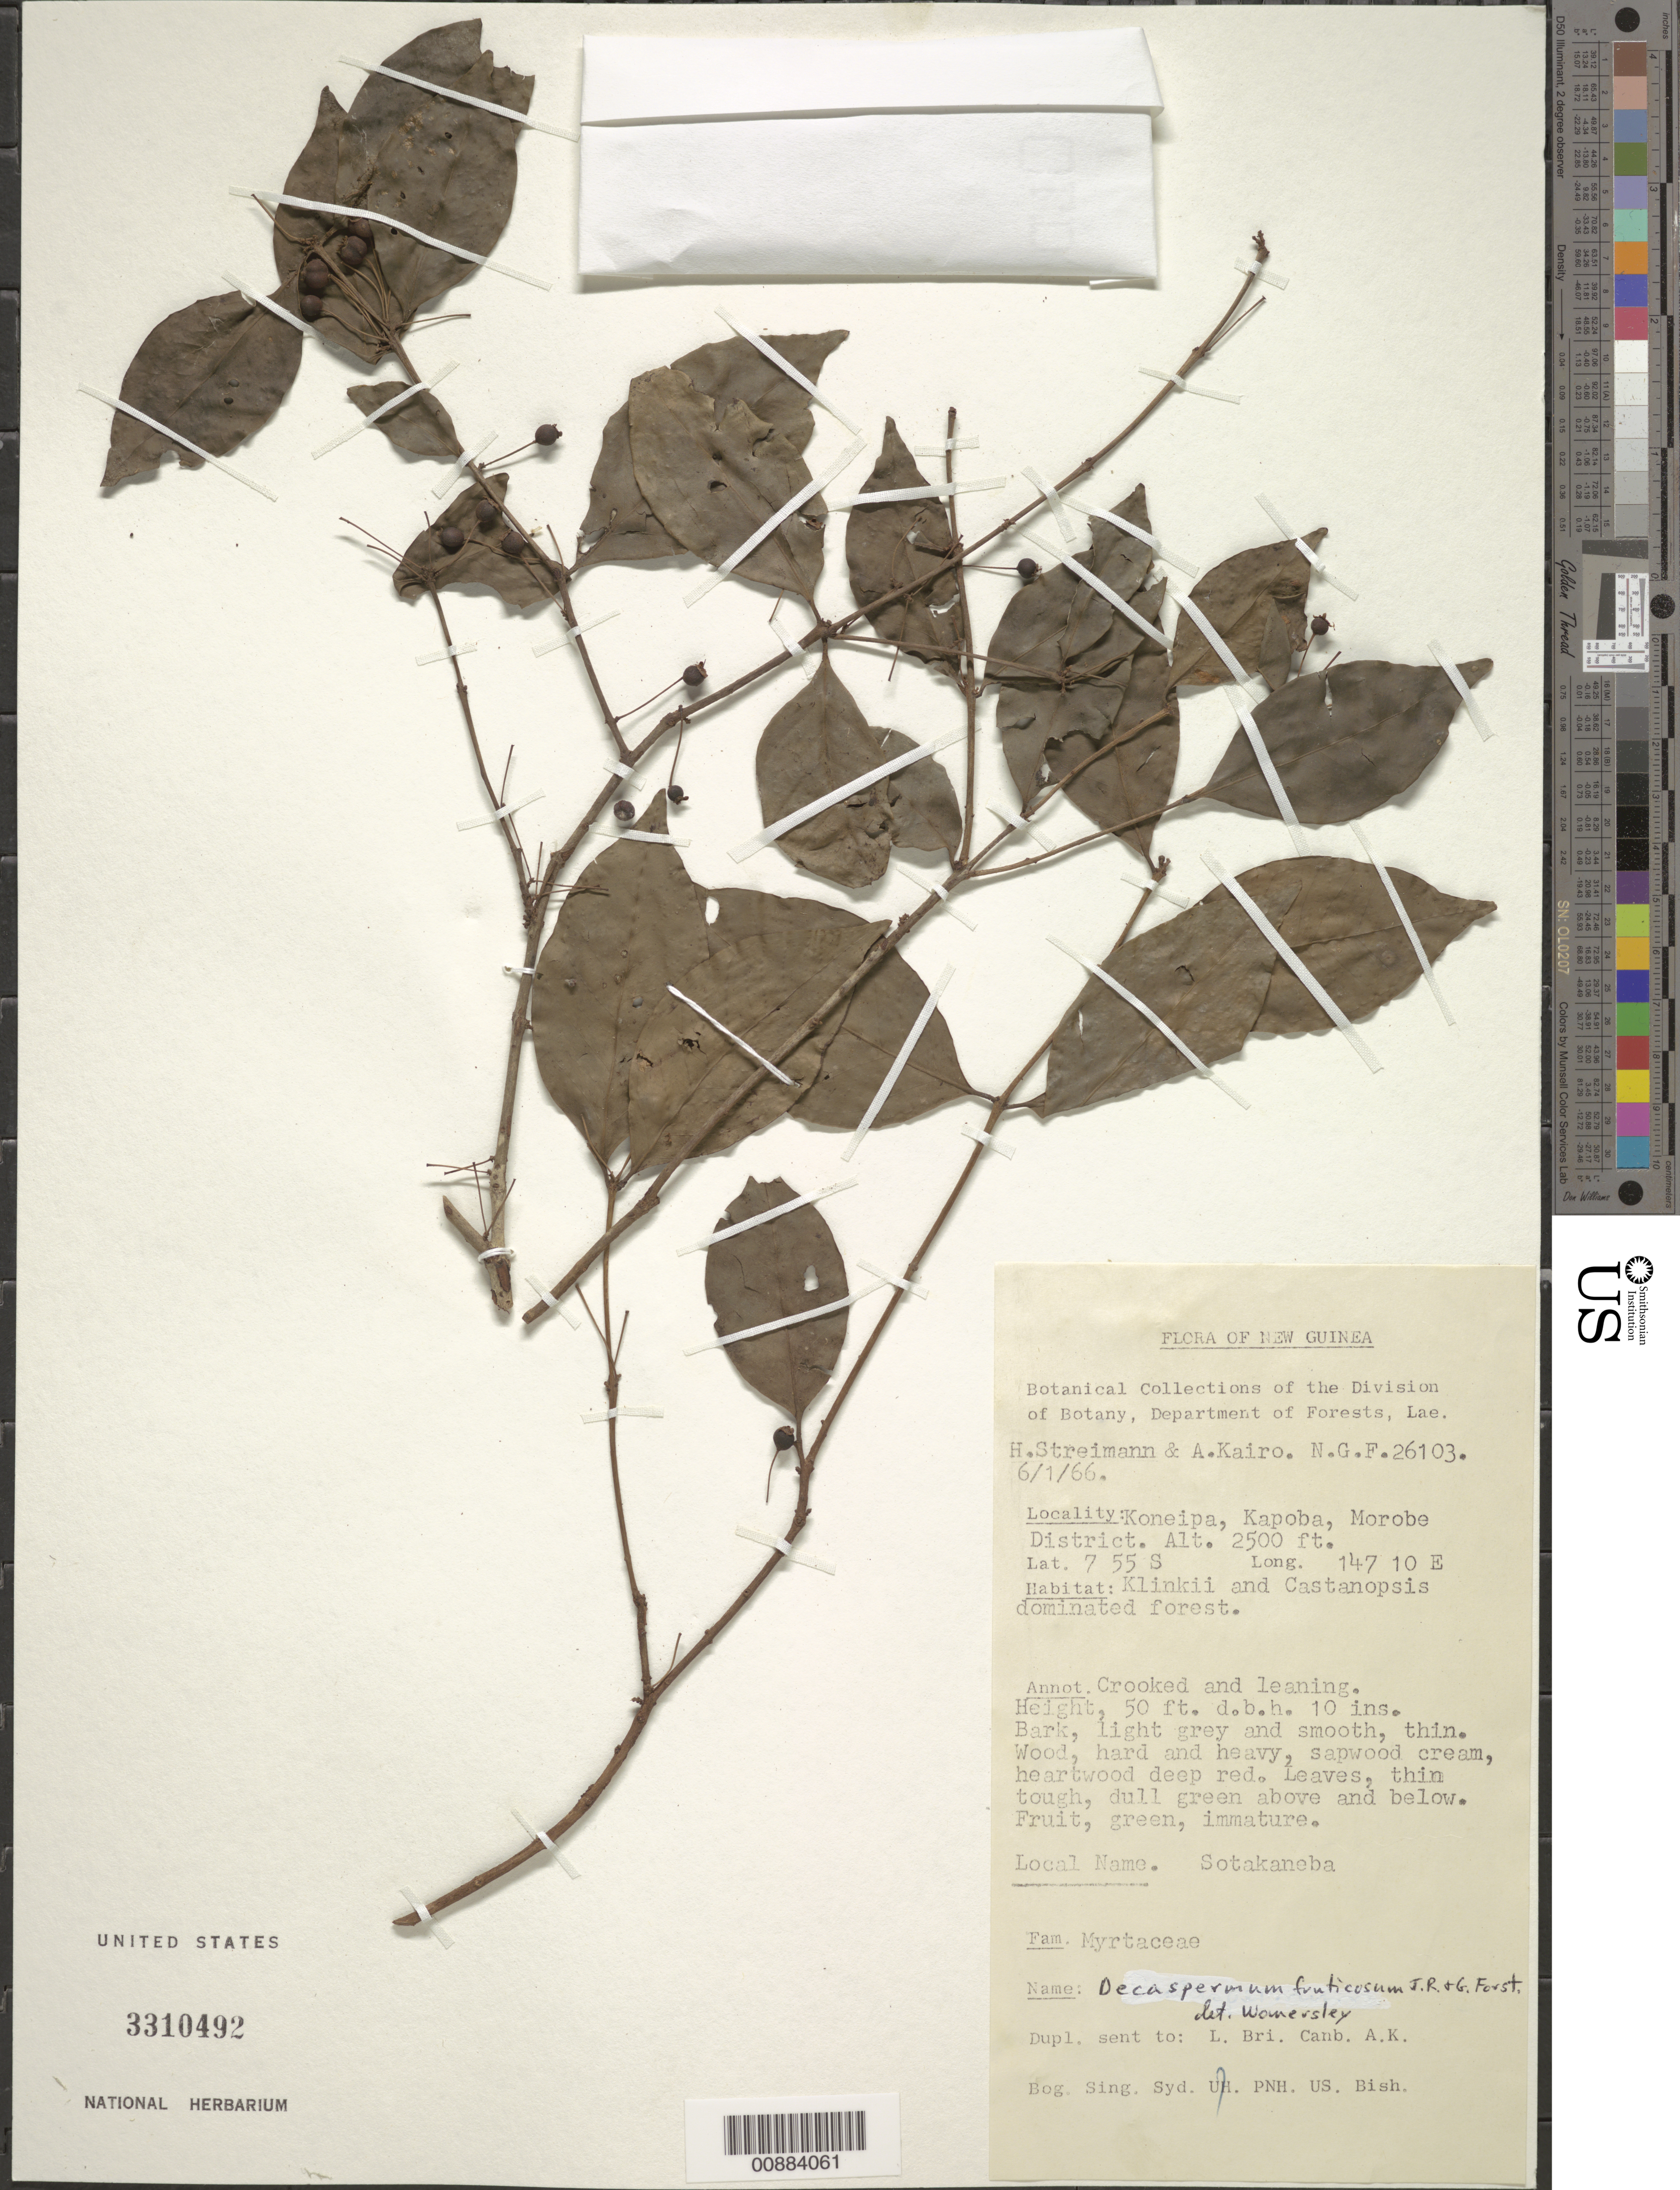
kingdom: Plantae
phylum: Tracheophyta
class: Magnoliopsida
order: Myrtales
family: Myrtaceae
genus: Decaspermum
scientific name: Decaspermum sp.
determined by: Strong, Mark T., (BOT), Smithsonian Institution - National Museum of Natural History (UNITED STATES)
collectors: H. Streimann & A. Kairo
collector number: NGF 26103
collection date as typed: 06 Jan 1966 or 01 Jun 1966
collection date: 1966-01-06 or 1966-06-01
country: Papua New Guinea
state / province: Morobe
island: New Guinea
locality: Koneipa, Kapoba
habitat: Klinkii and Castanopsis dominated forest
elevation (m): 762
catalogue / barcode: US 3310492